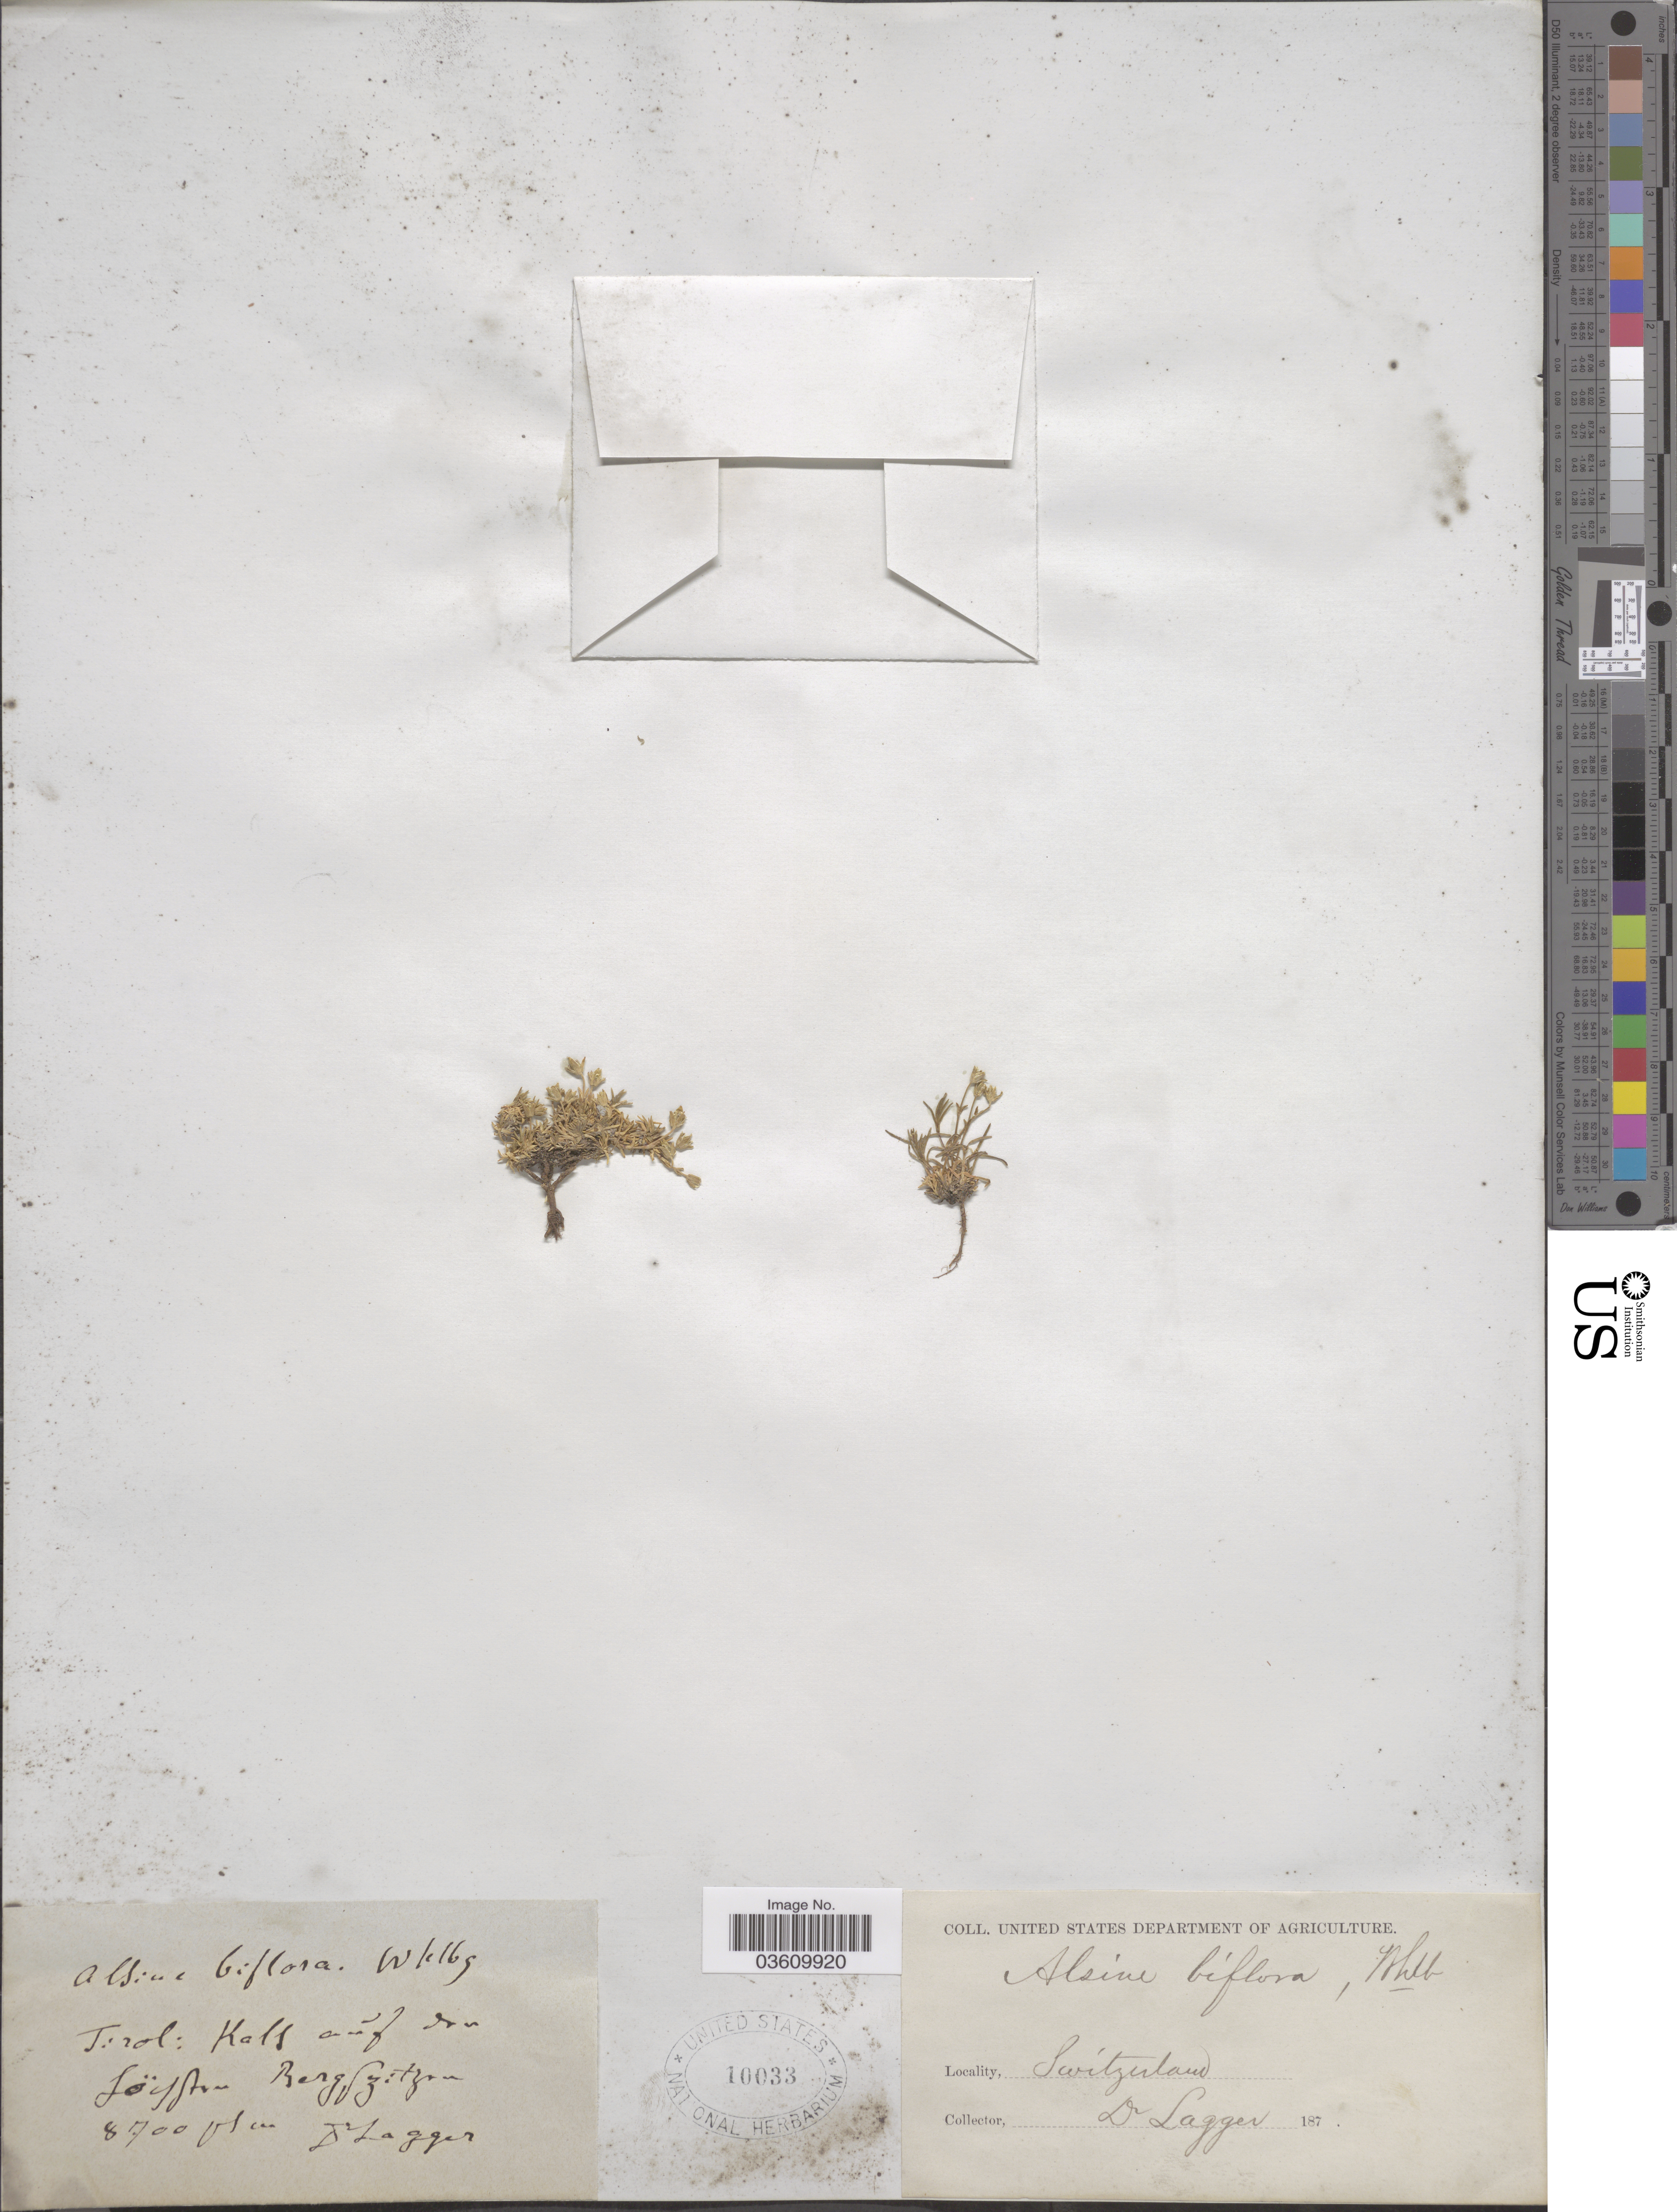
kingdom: Plantae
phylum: Tracheophyta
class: Magnoliopsida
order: Caryophyllales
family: Caryophyllaceae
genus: Cherleria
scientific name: Cherleria biflora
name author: (L.) A.J. Moore & Dillenb.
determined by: Strong, M. T., (US), Smithsonian Institution - National Museum of Natural History (UNITED STATES)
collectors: F. J. Lagger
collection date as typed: Transcribed d/m/y: 10/1/69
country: Austria / Italy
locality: Tirol: Kalk auf du Löyfer [interpreted] Bergfzitzen.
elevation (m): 8700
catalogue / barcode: US 10033